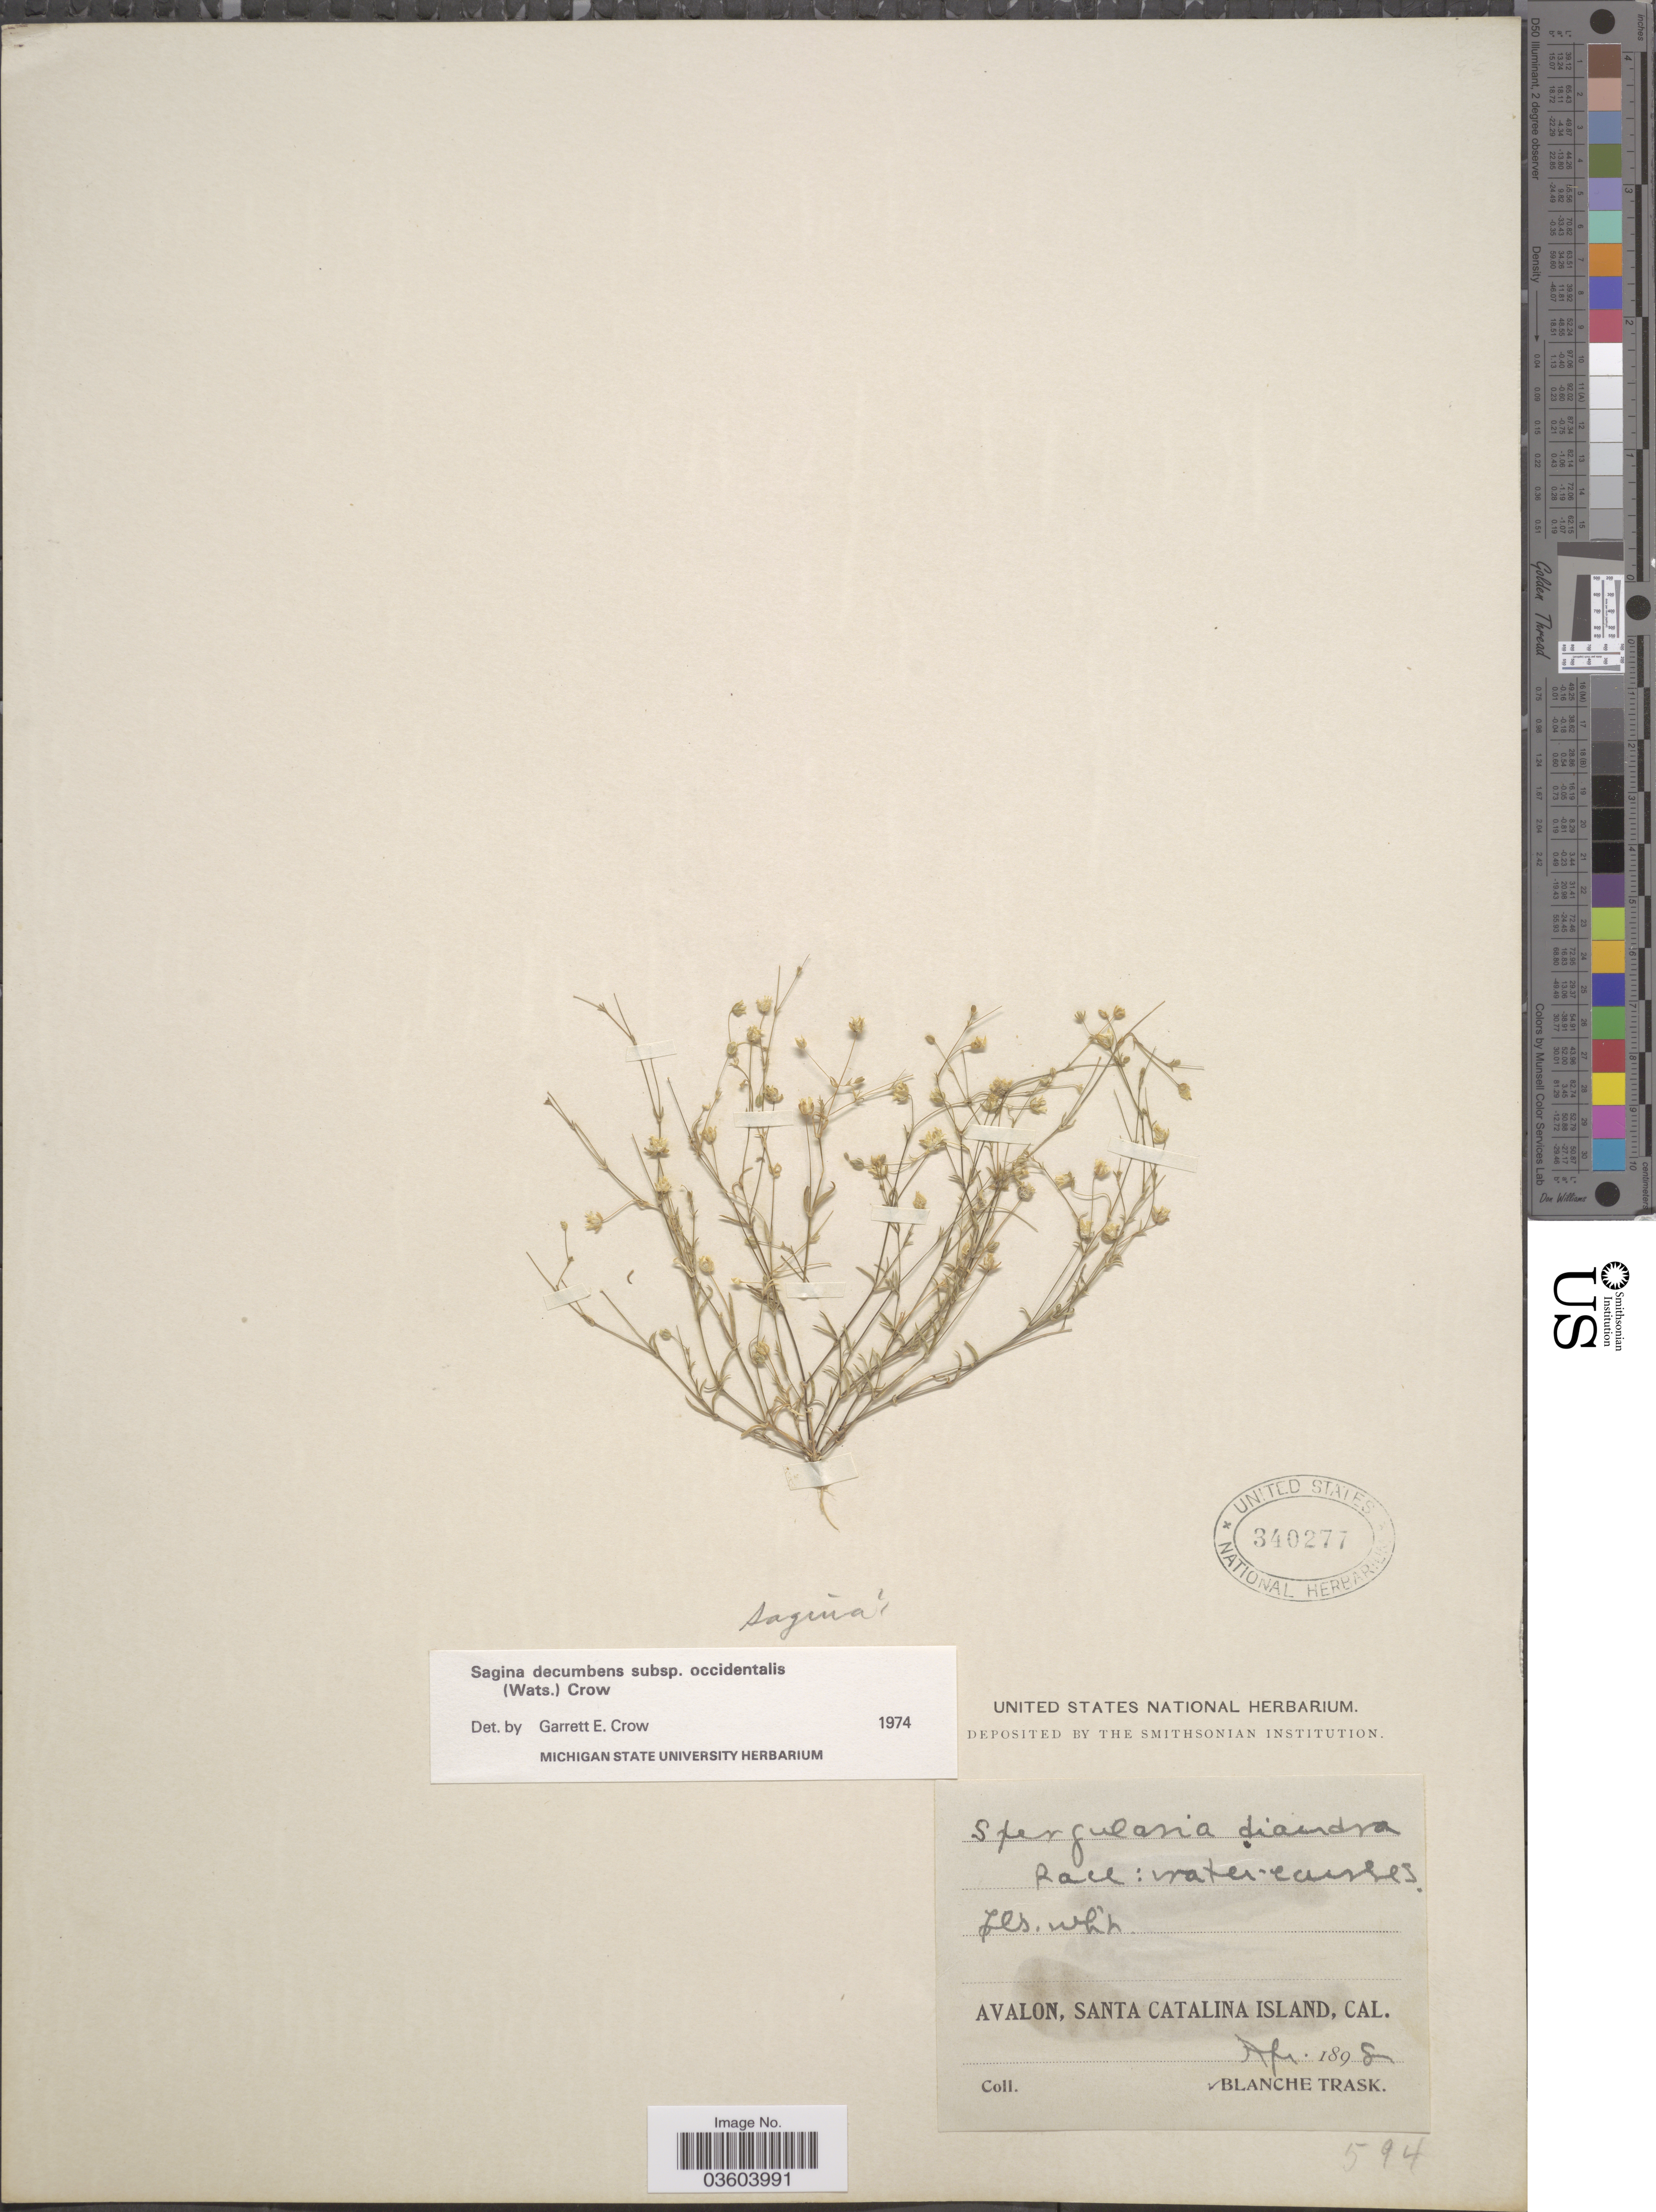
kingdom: Plantae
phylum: Tracheophyta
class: Magnoliopsida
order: Caryophyllales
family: Caryophyllaceae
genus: Sagina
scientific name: Sagina decumbens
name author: (Elliott) Torr. & A. Gray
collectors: B. Trask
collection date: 1898-04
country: United States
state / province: California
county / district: Los Angeles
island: Santa Catalina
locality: Avalon, Santa Catalina Island.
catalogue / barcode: US 340277